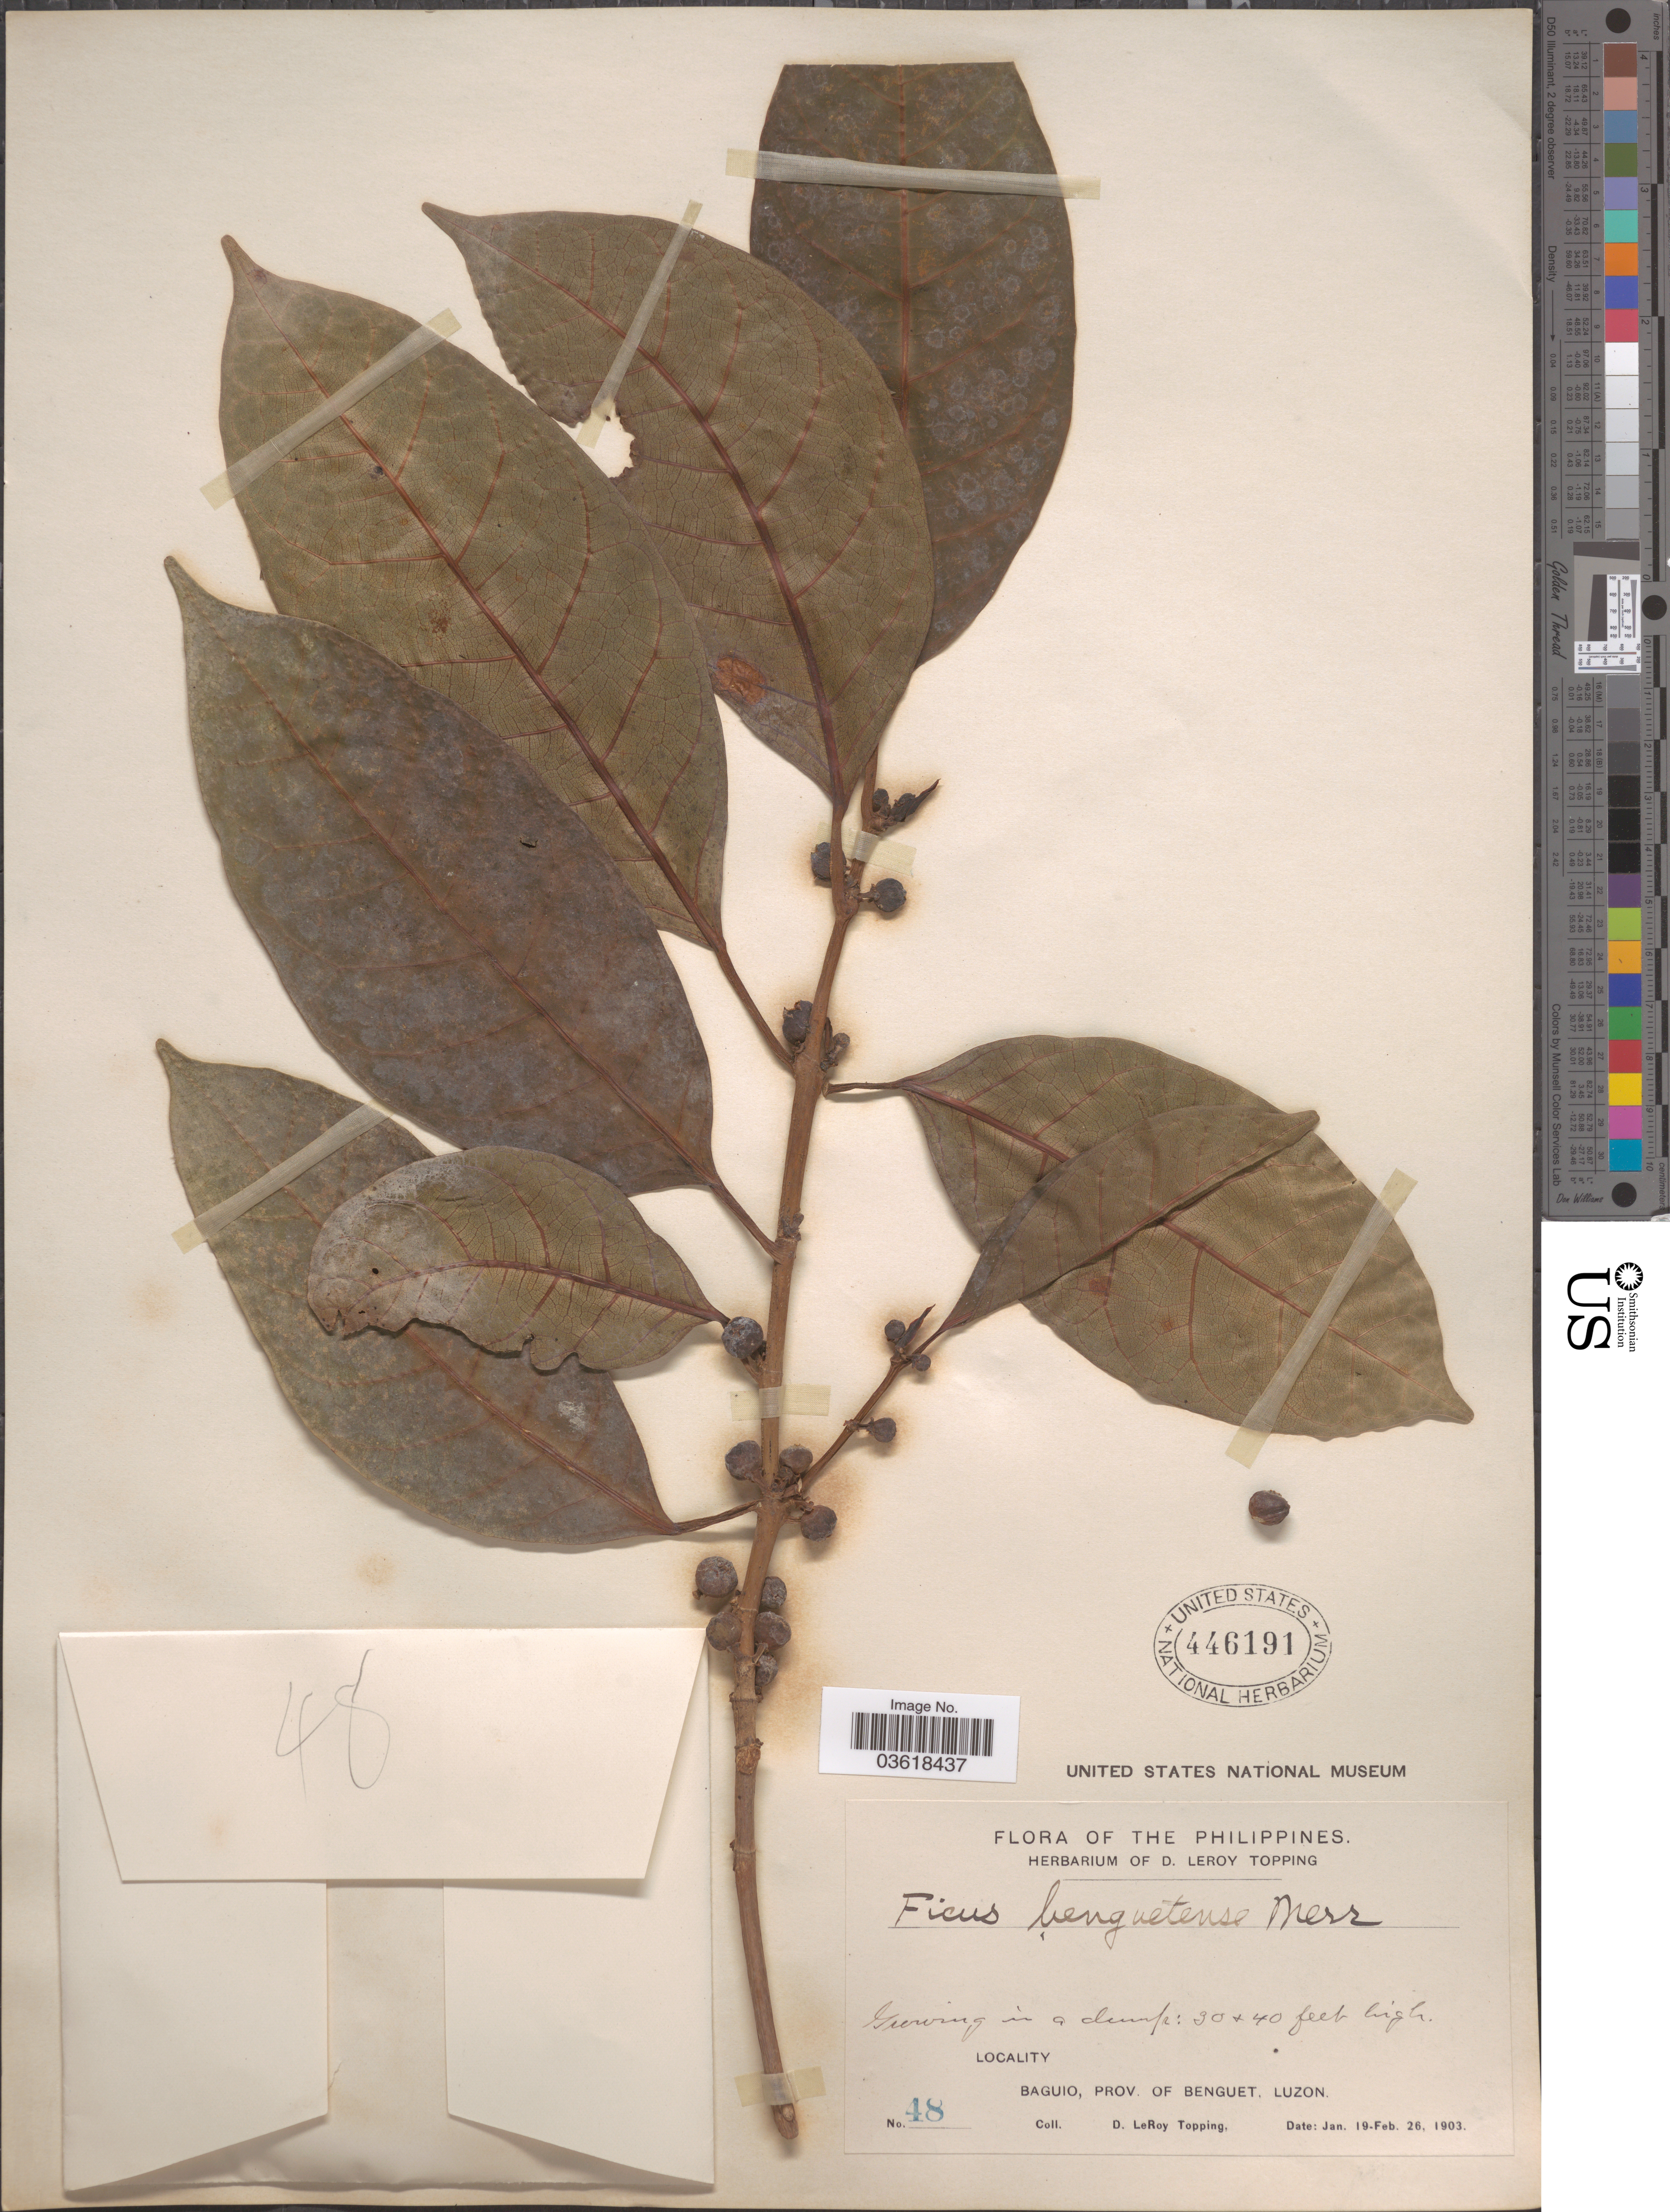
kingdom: Plantae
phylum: Tracheophyta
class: Magnoliopsida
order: Rosales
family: Moraceae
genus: Ficus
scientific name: Ficus benguetensis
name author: Merr.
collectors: D. L. Topping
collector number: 48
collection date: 1903-01-19/1903-02-26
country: Philippines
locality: Baguio, Prov. of Benguet, Luzon.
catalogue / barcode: US 446191